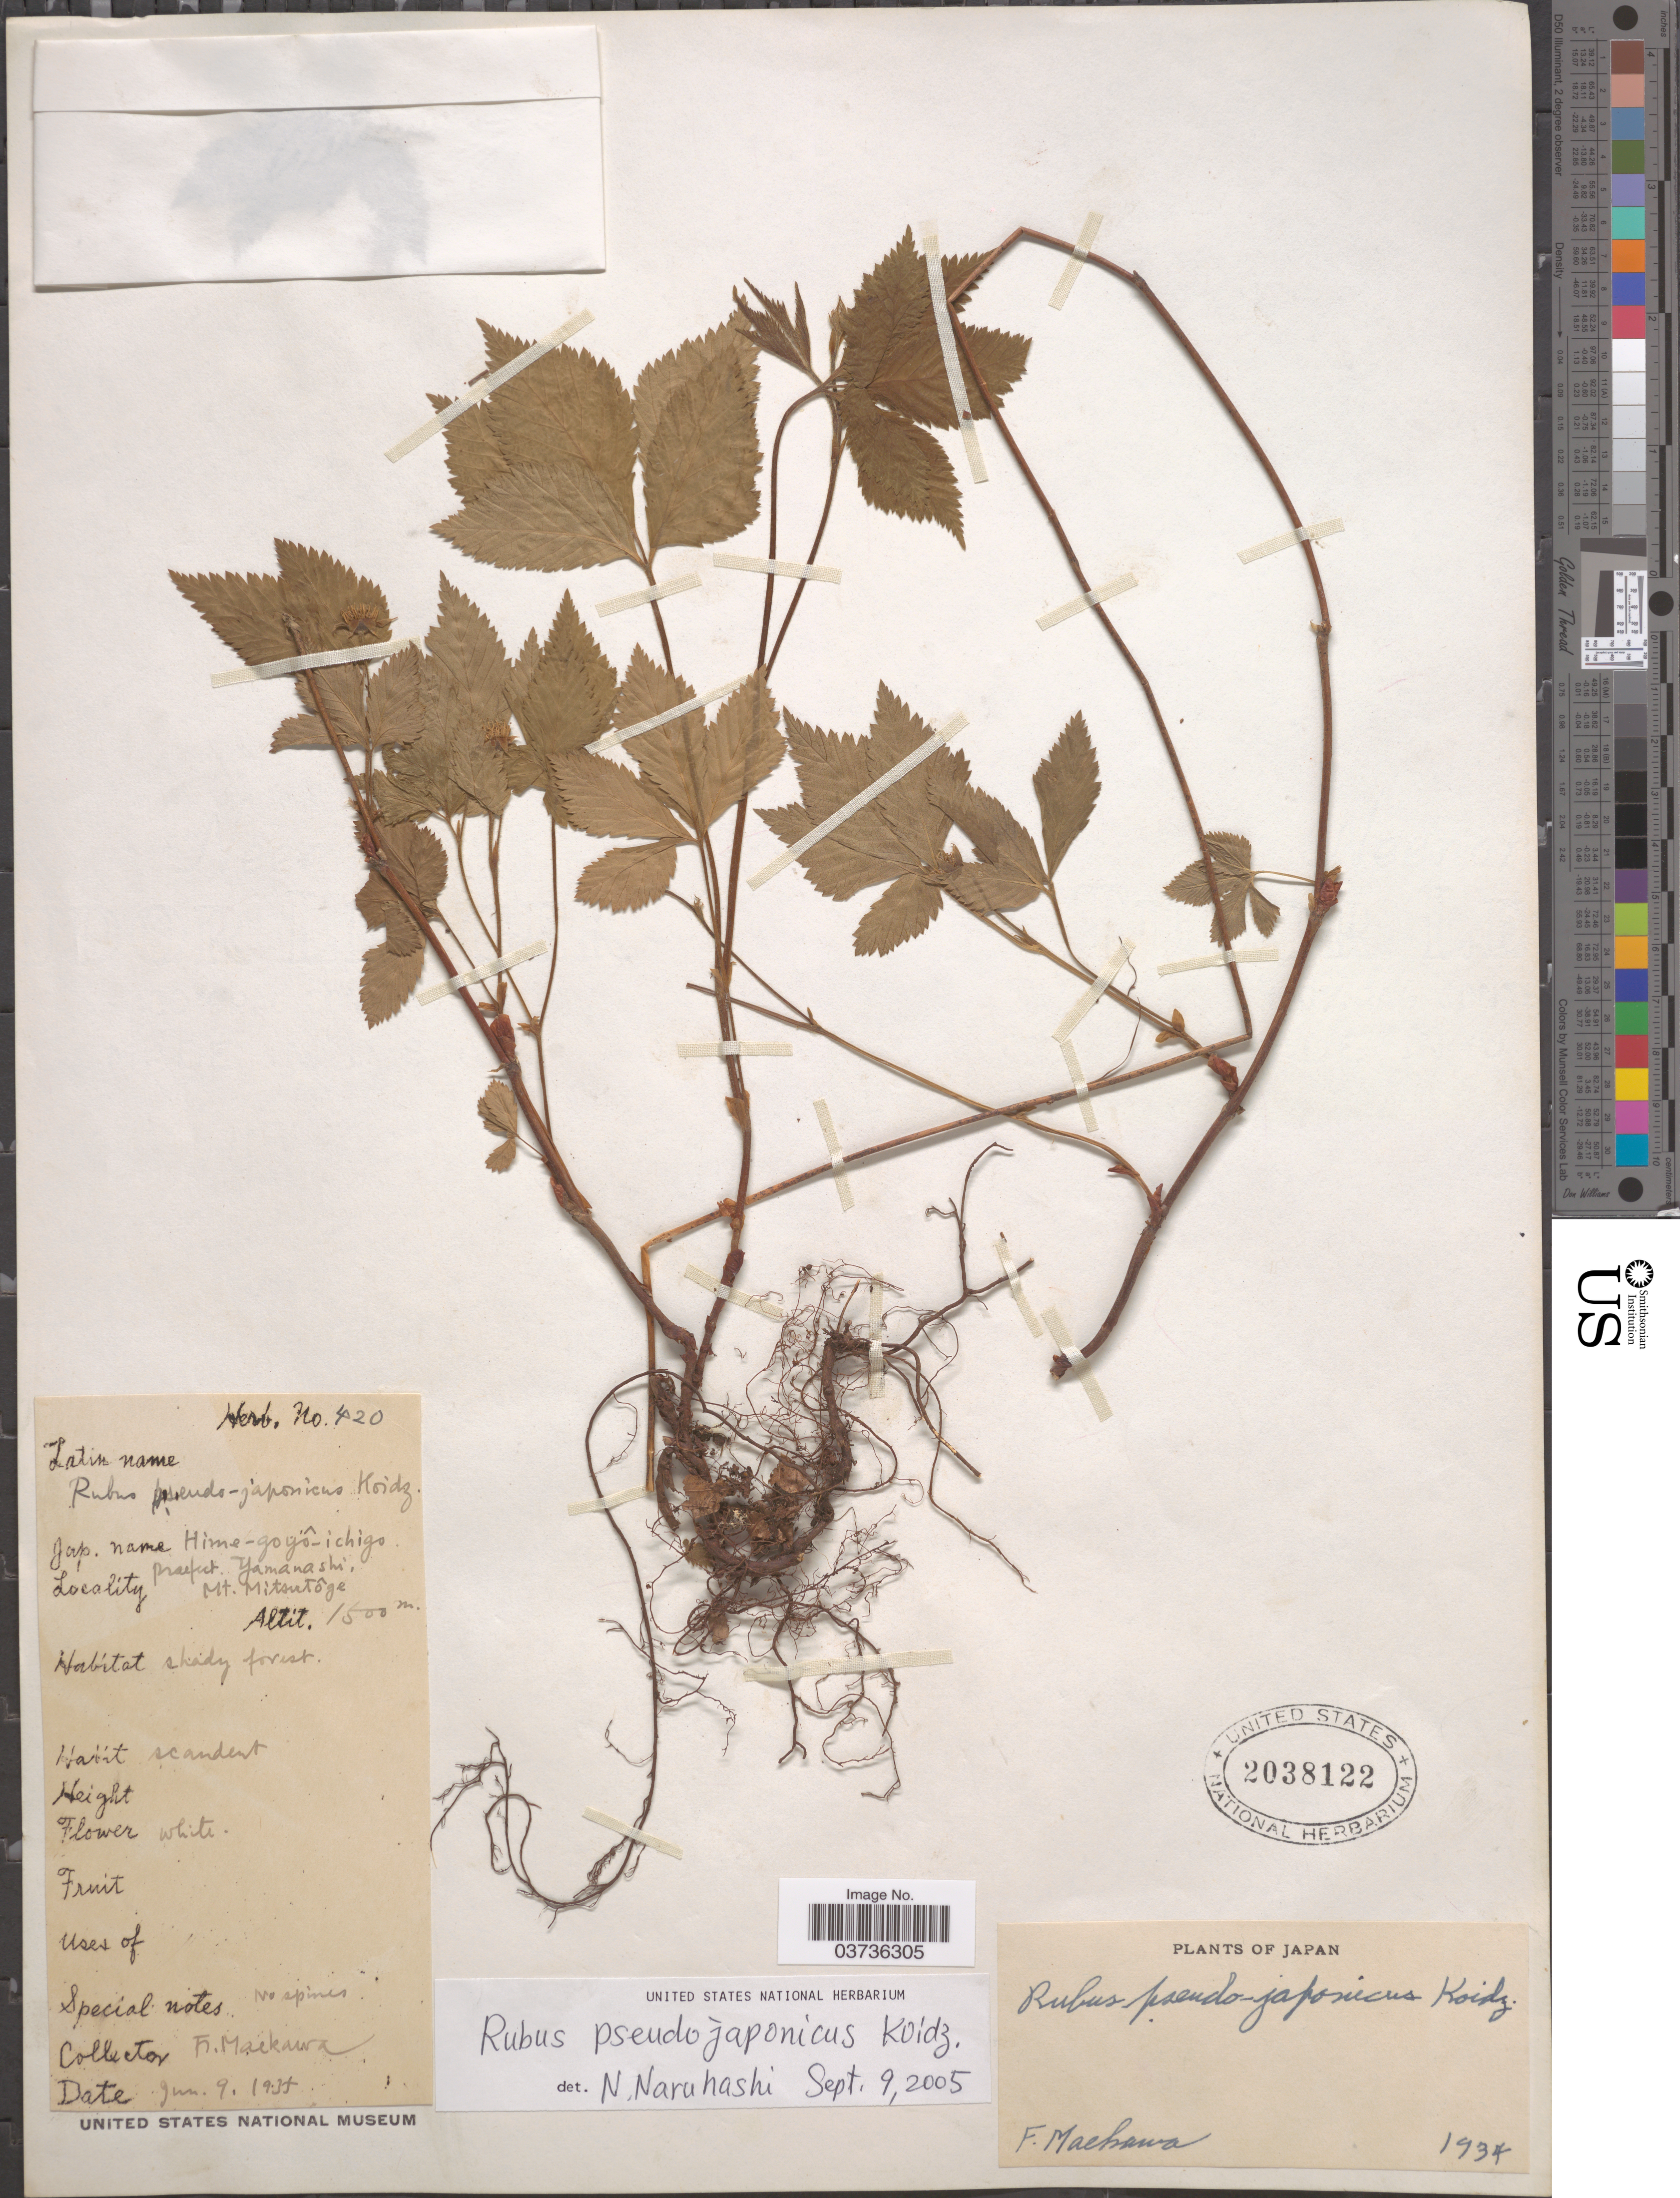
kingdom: Plantae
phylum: Tracheophyta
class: Magnoliopsida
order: Rosales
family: Rosaceae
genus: Rubus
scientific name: Rubus pseudojaponicus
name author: Koidz.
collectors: F. Maekawa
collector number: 420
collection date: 1934-06-09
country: Japan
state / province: Yamanasi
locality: Praefect. Yamanashi, Mt. Mitsutôge.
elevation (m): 1500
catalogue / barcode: US 2038122